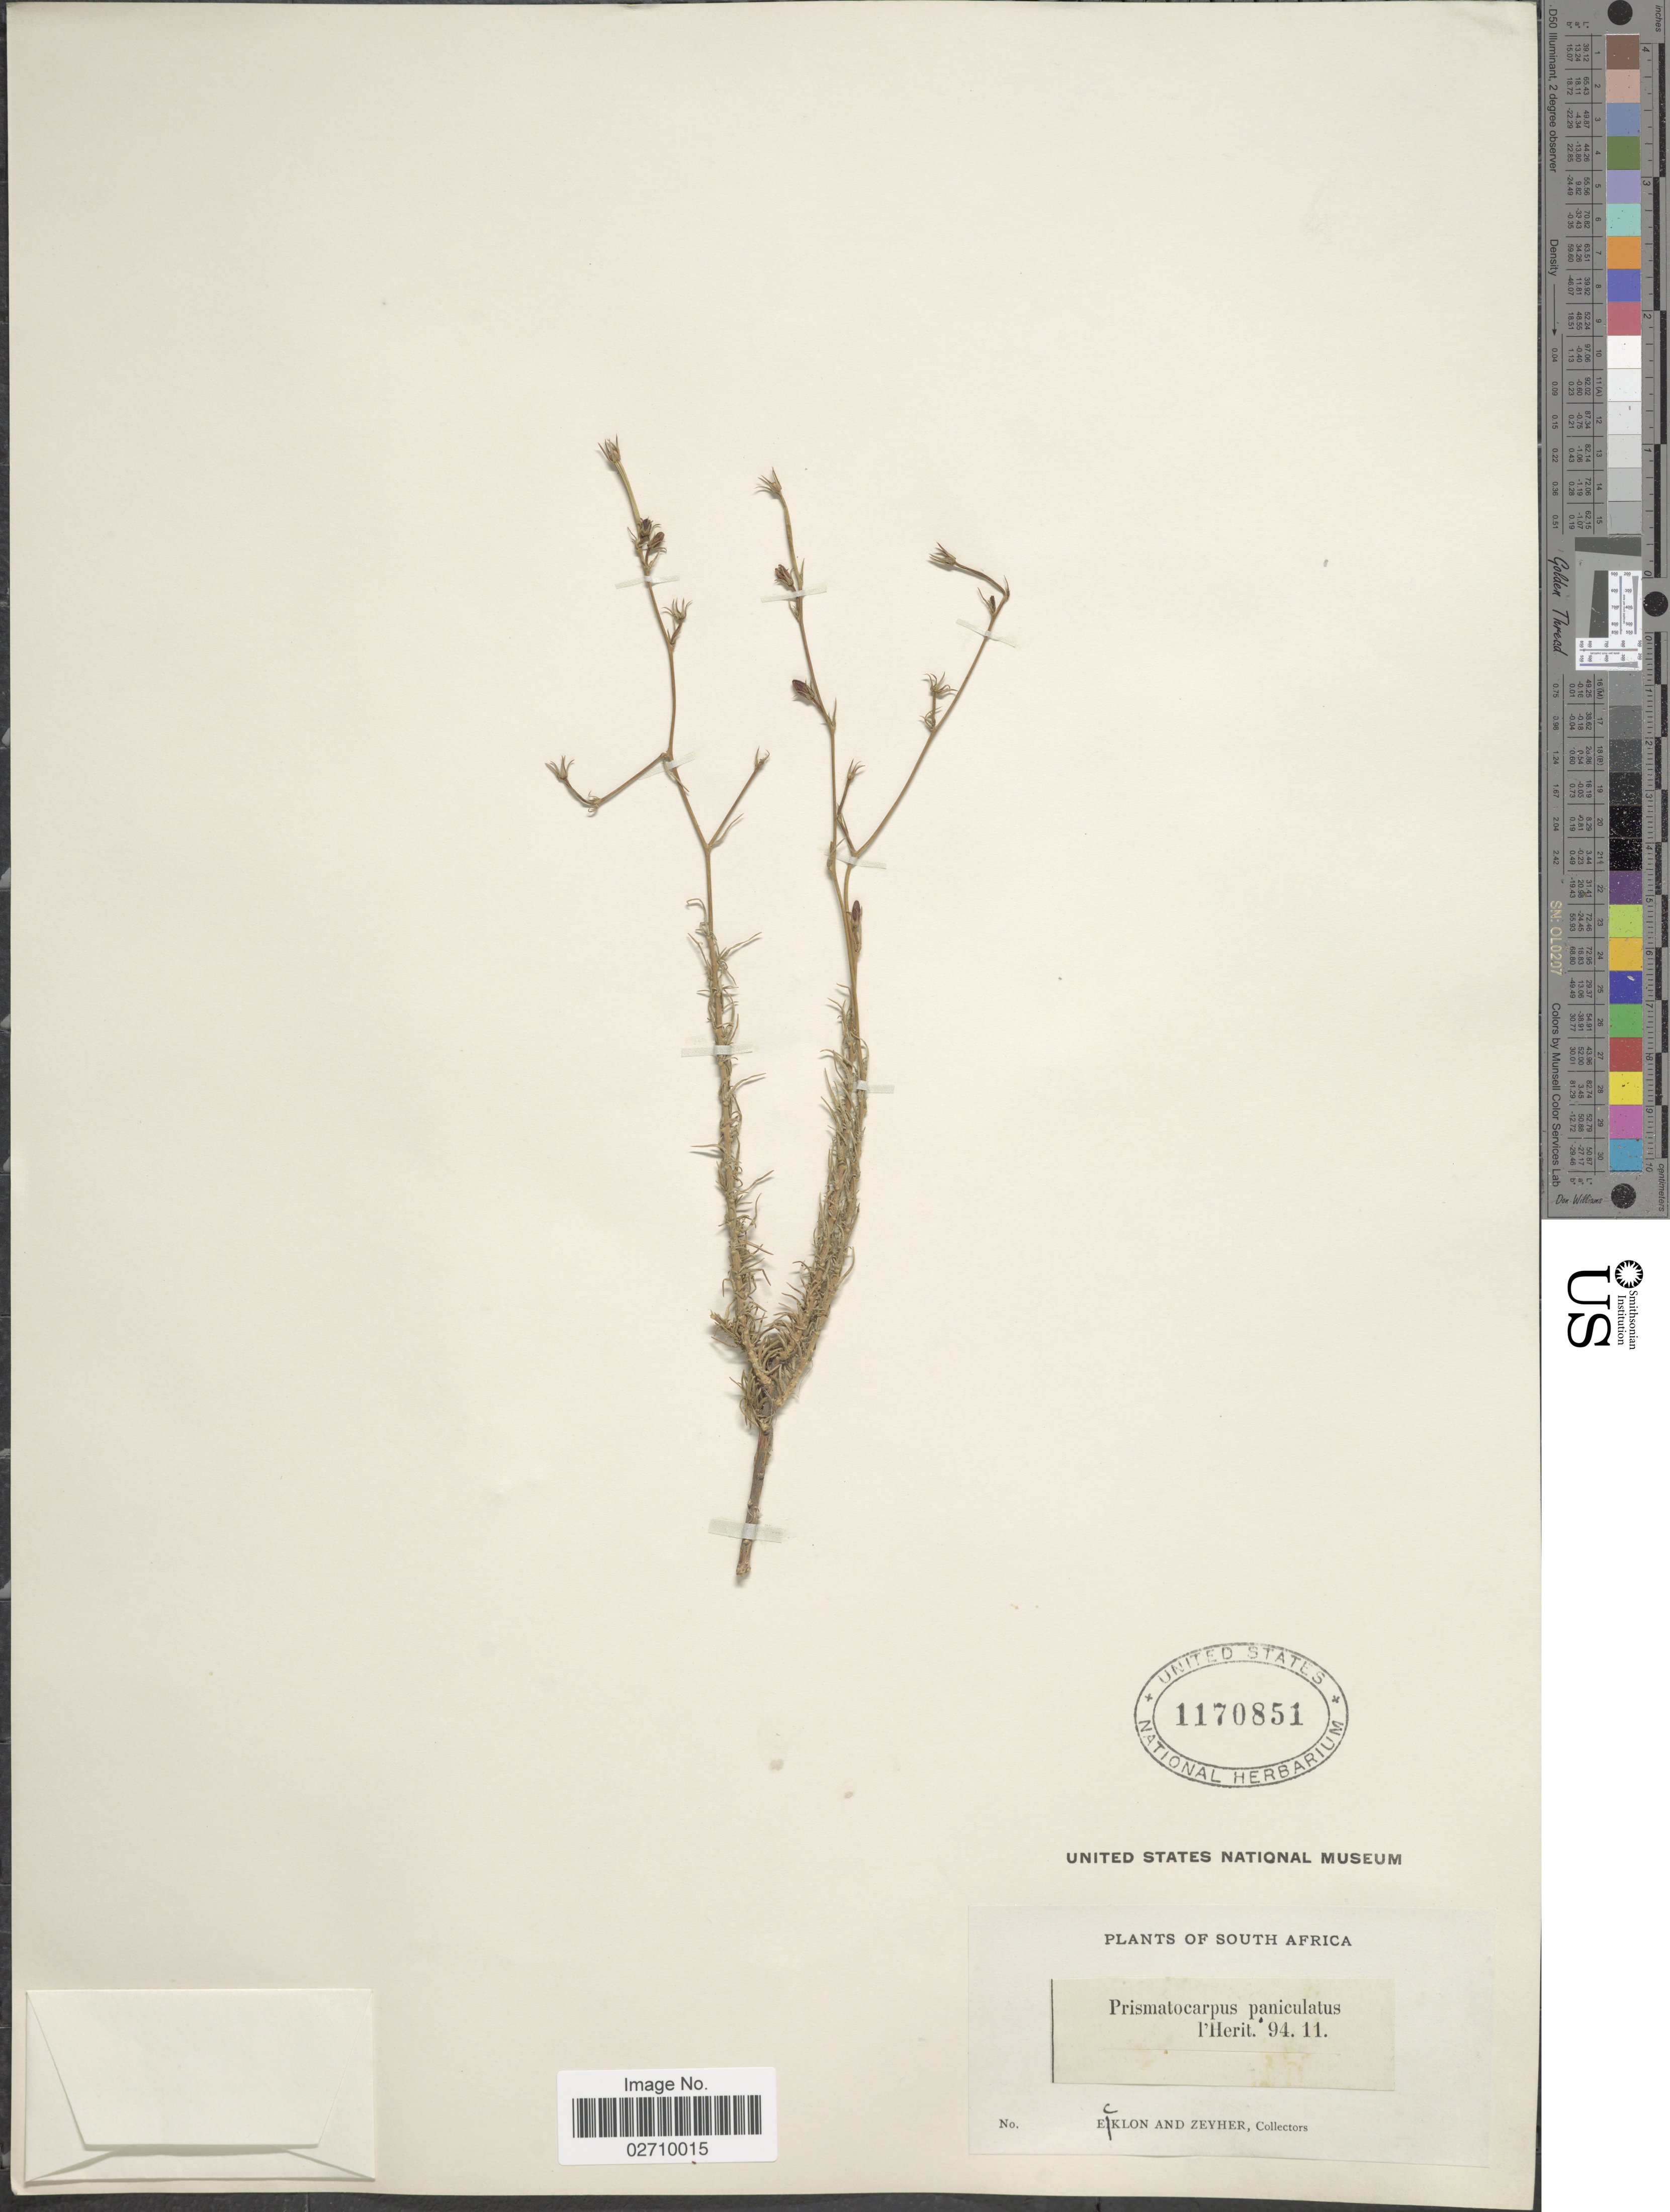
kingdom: Plantae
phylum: Tracheophyta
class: Magnoliopsida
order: Asterales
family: Campanulaceae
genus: Prismatocarpus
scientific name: Prismatocarpus paniculatus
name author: L'Hér.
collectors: -. Ecklon & -. Zeyher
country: South Africa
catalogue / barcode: US 1170851